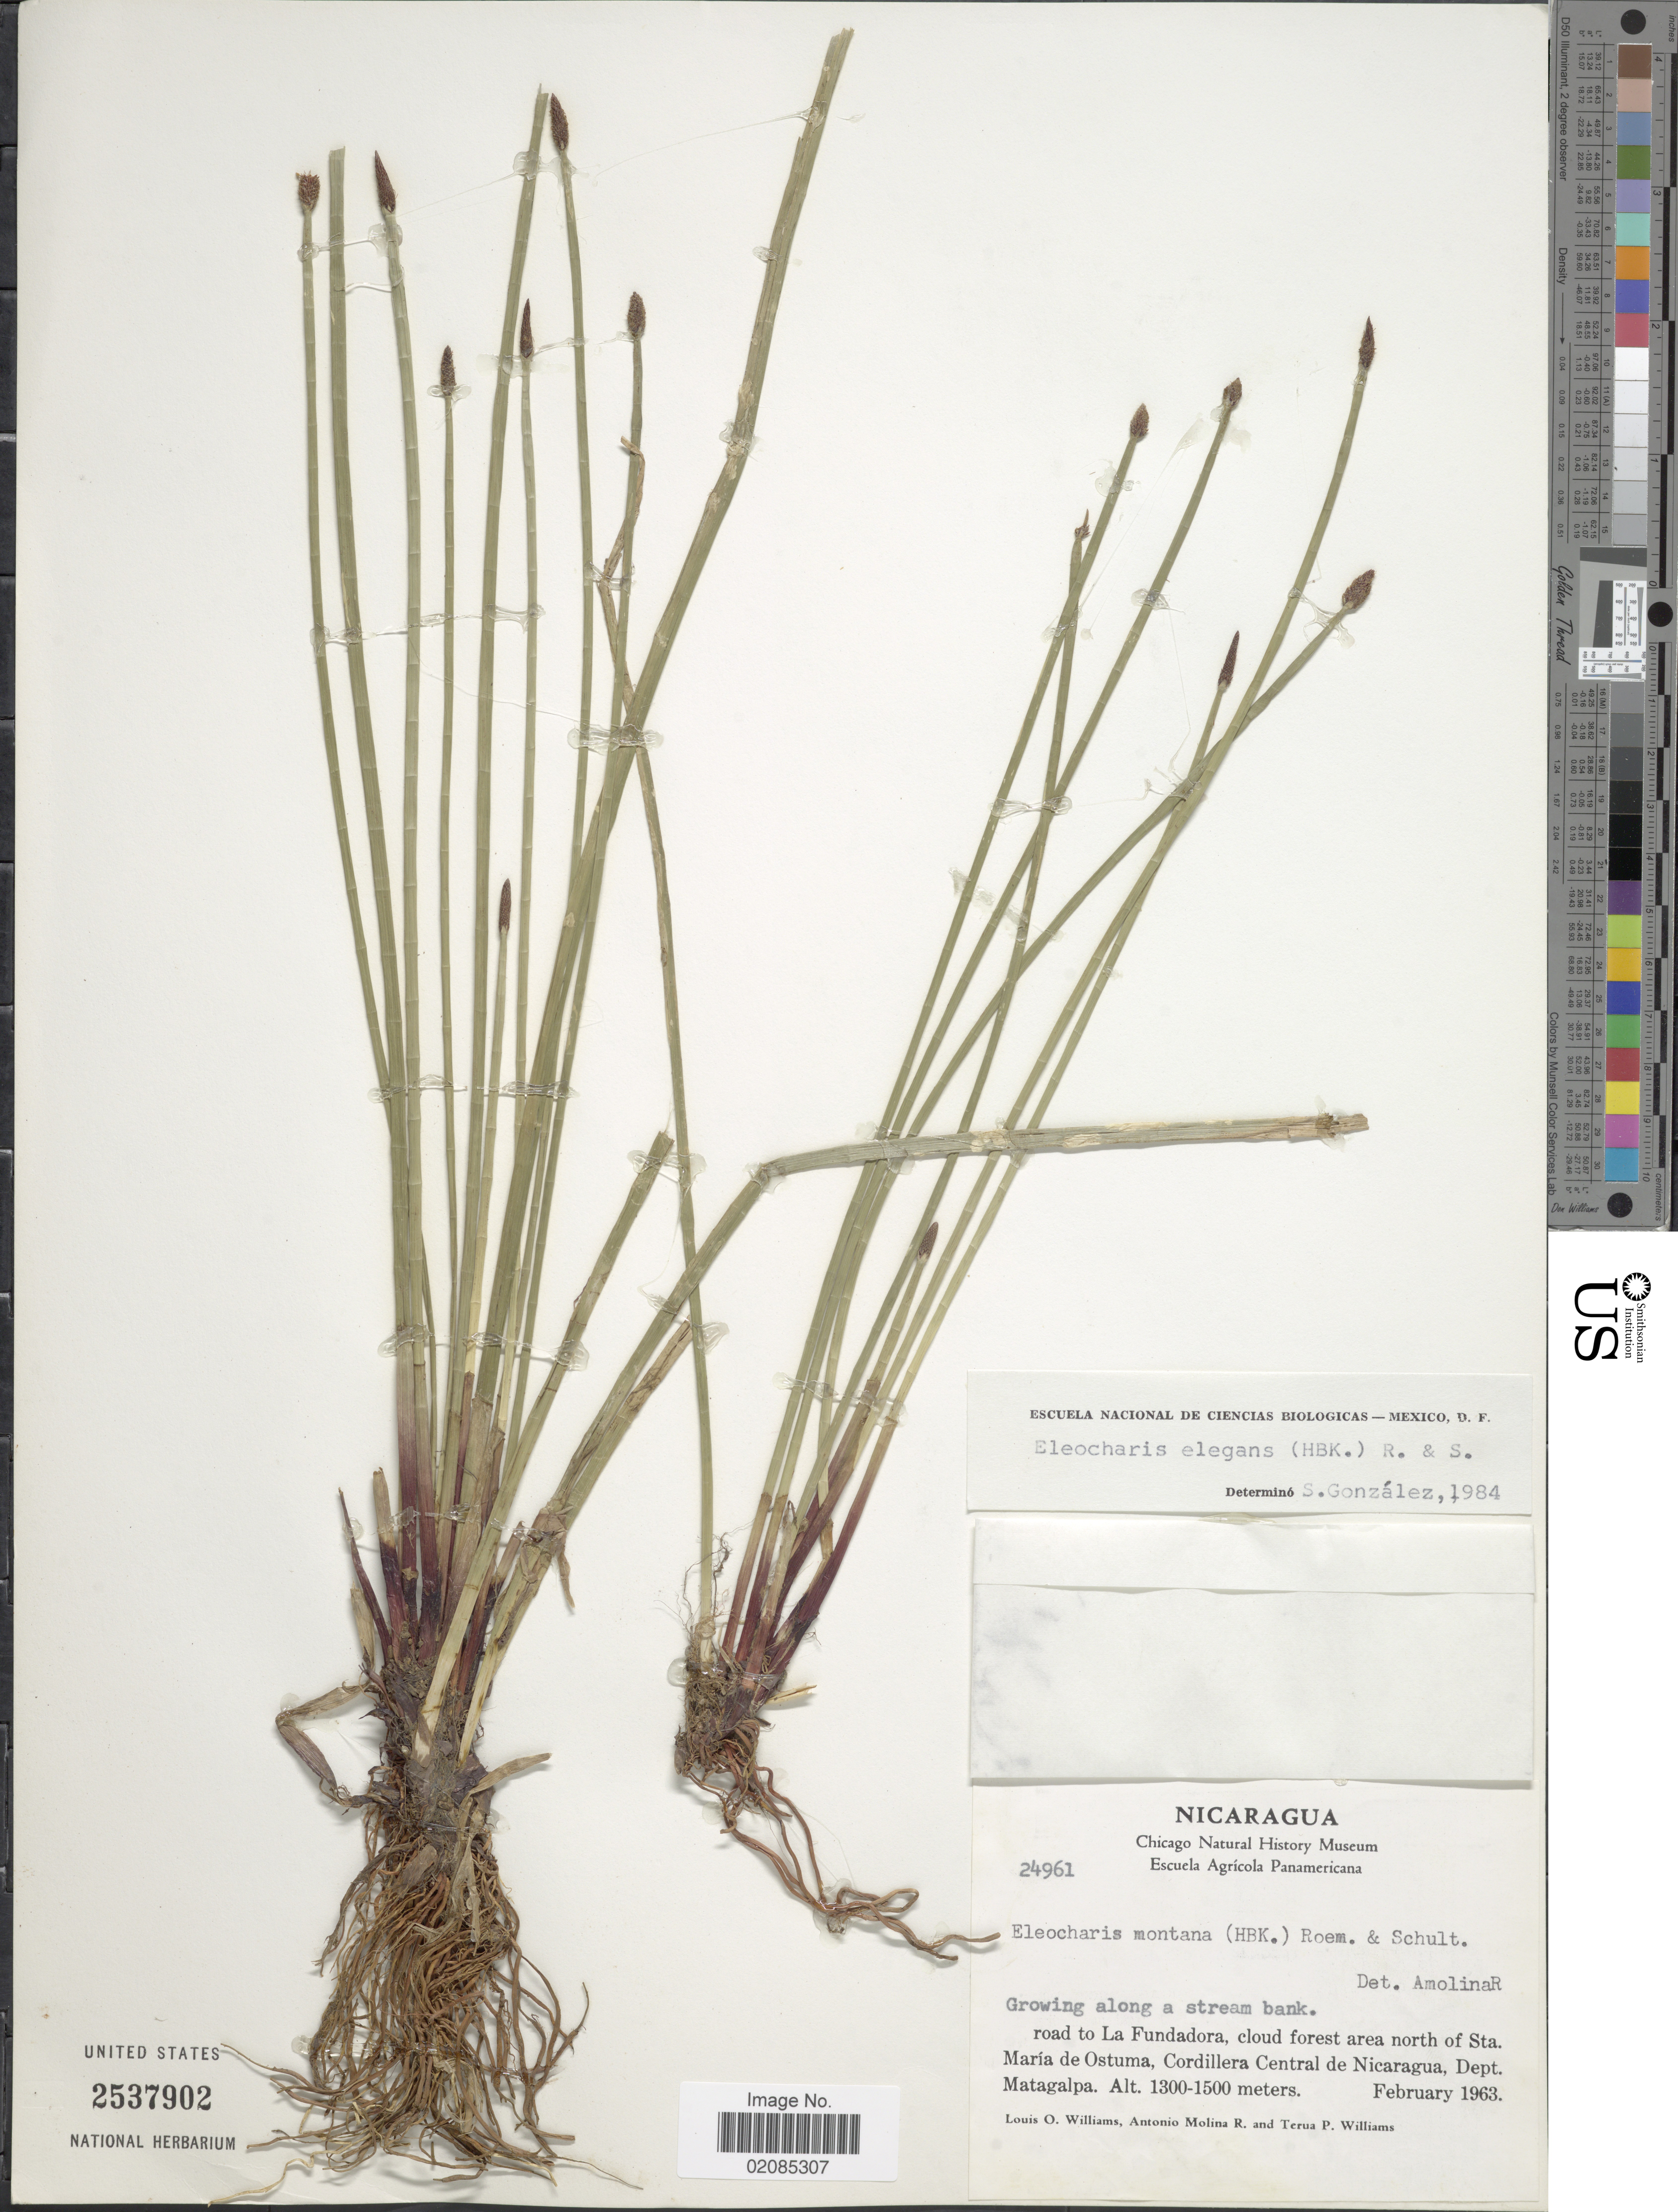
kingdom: Plantae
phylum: Tracheophyta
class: Liliopsida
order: Poales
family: Cyperaceae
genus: Eleocharis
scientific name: Eleocharis elegans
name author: (Kunth) Roem. & Schult.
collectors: L. O. Williams, A. Molina R. & T. P. Williams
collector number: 24961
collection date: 1963-02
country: Nicaragua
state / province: Matagalpa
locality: Road to La Fundadora, cloud forest area north of Sta. Maria de Ostuma, Cordillera Central de Nicaragua, Dept. Matagalpa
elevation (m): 1300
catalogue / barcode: US 2537902